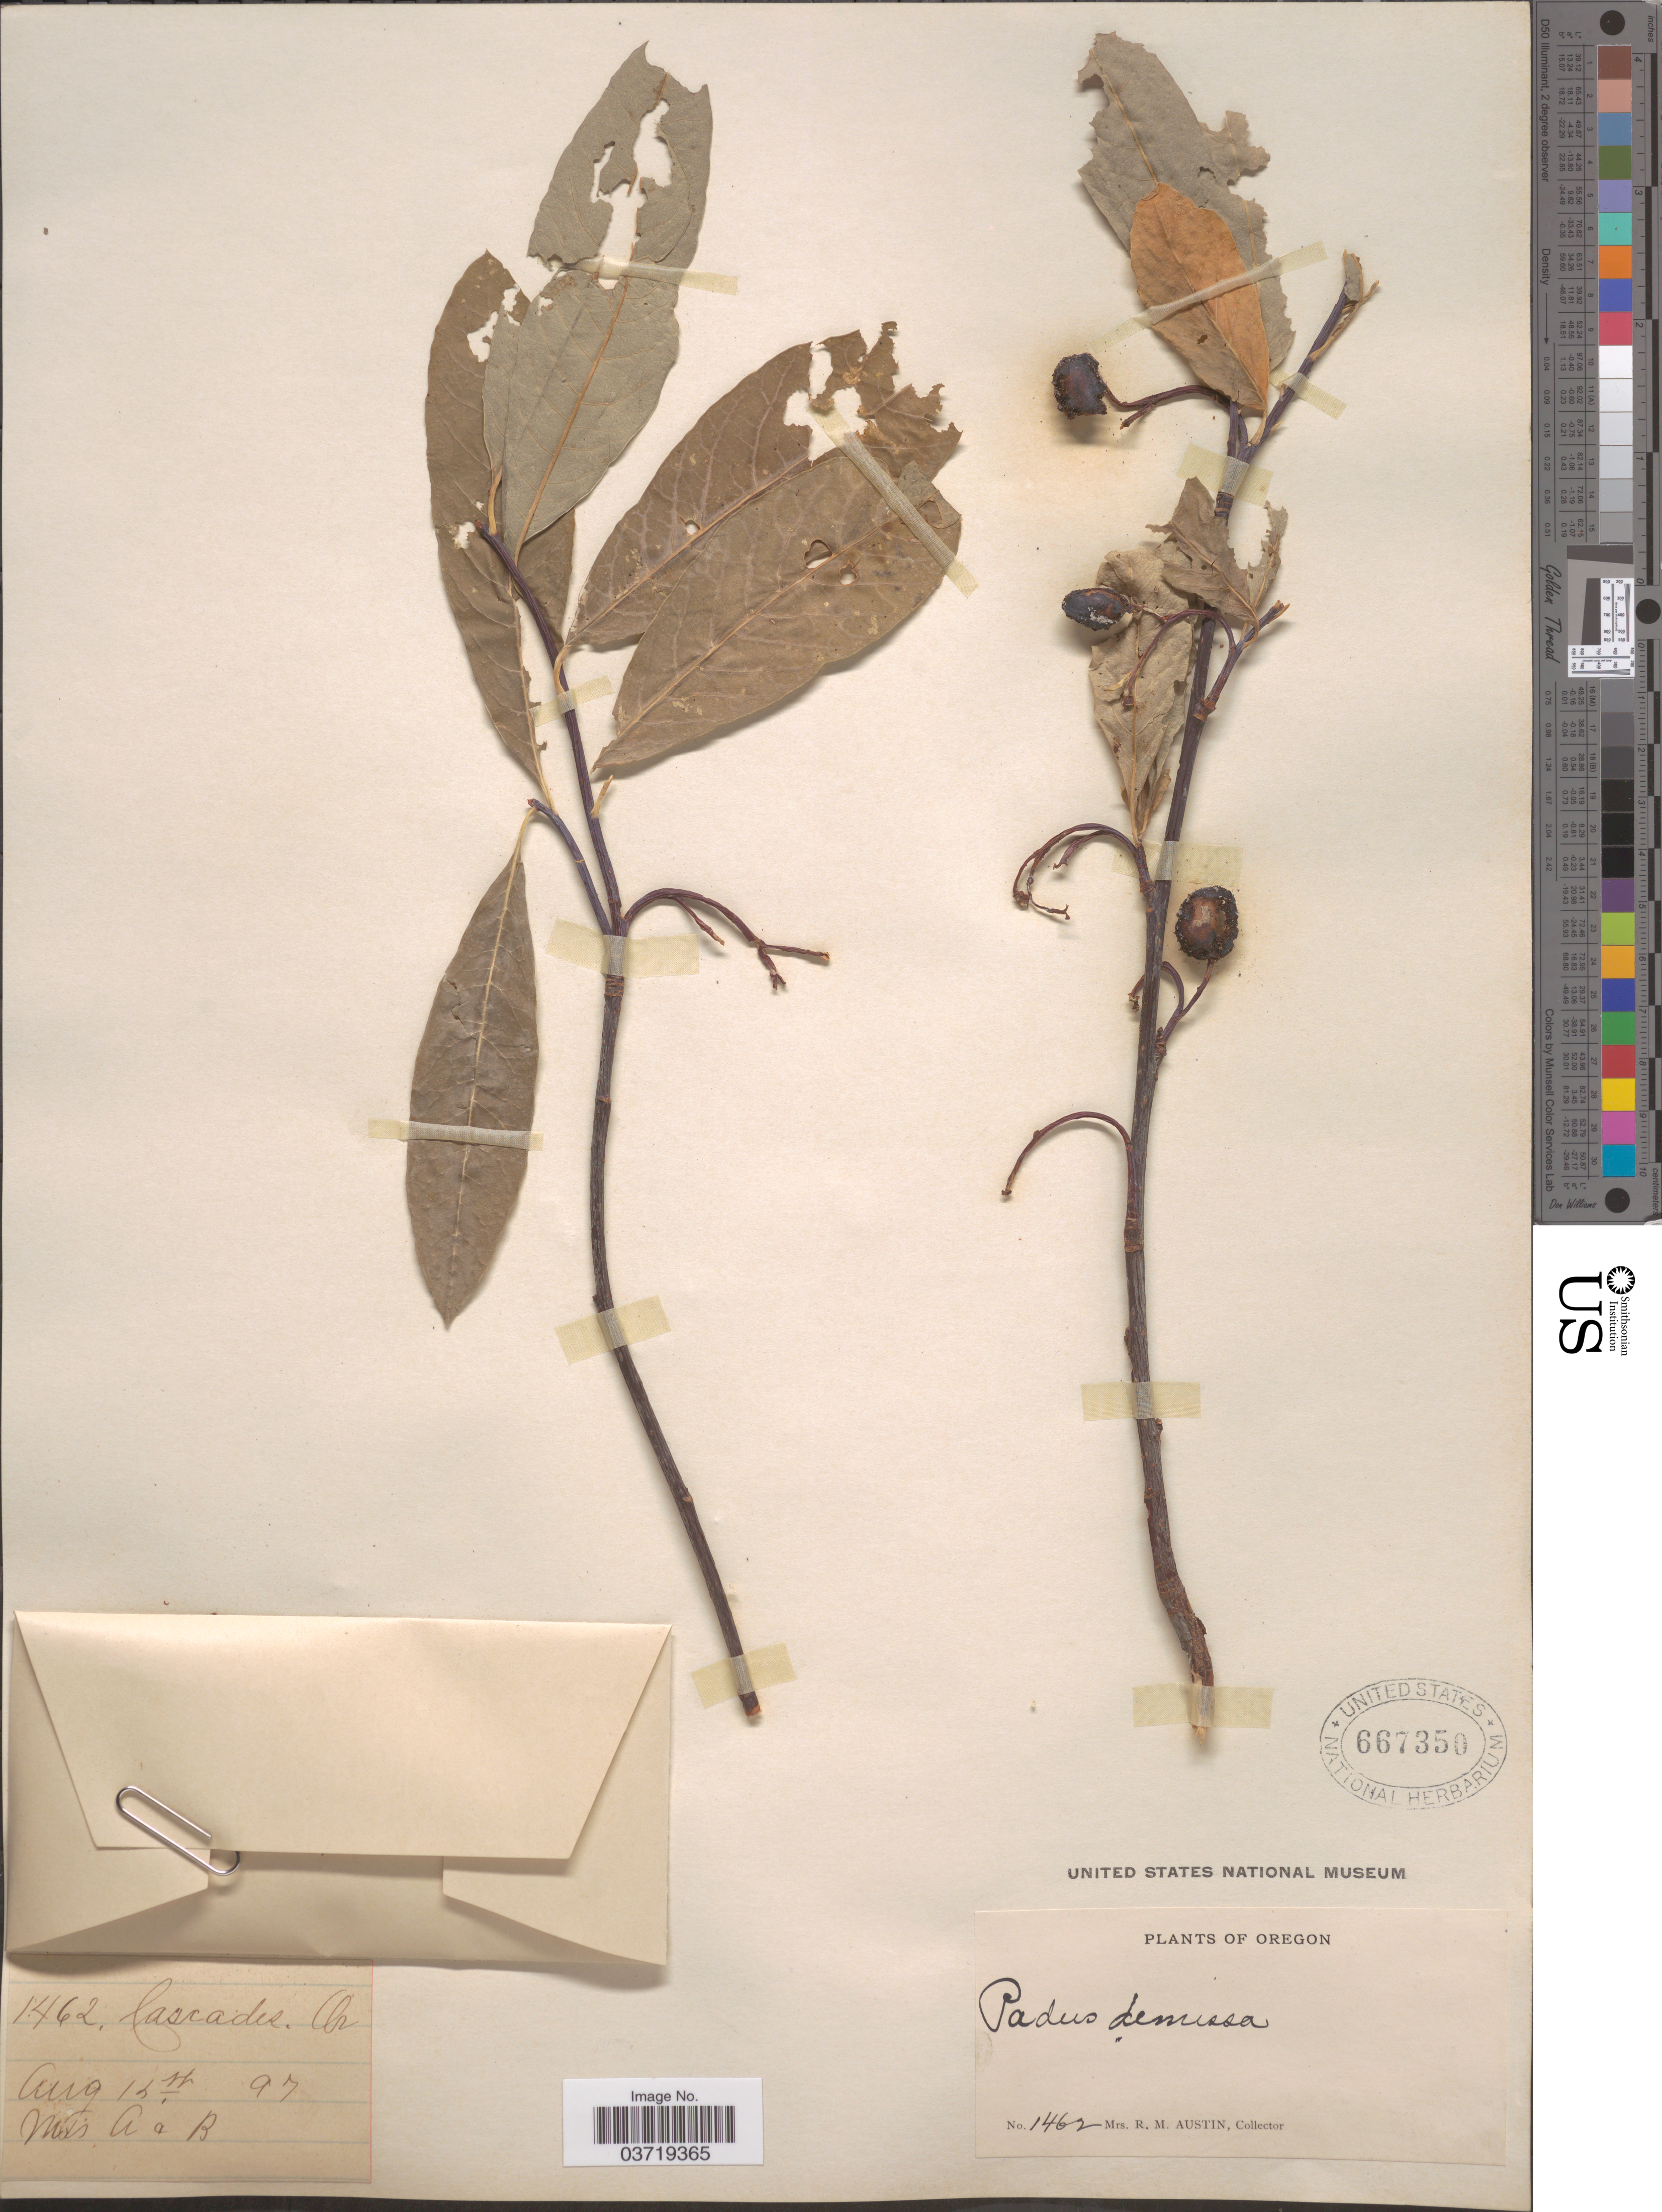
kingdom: Plantae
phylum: Tracheophyta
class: Magnoliopsida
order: Rosales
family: Rosaceae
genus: Prunus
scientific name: Prunus virginiana var. demissa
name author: (Nutt.) Torr.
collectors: R. Austin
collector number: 1462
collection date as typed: Transcribed d/m/y: 15/8/97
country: United States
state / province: Oregon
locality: Cascade.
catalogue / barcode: US 667350